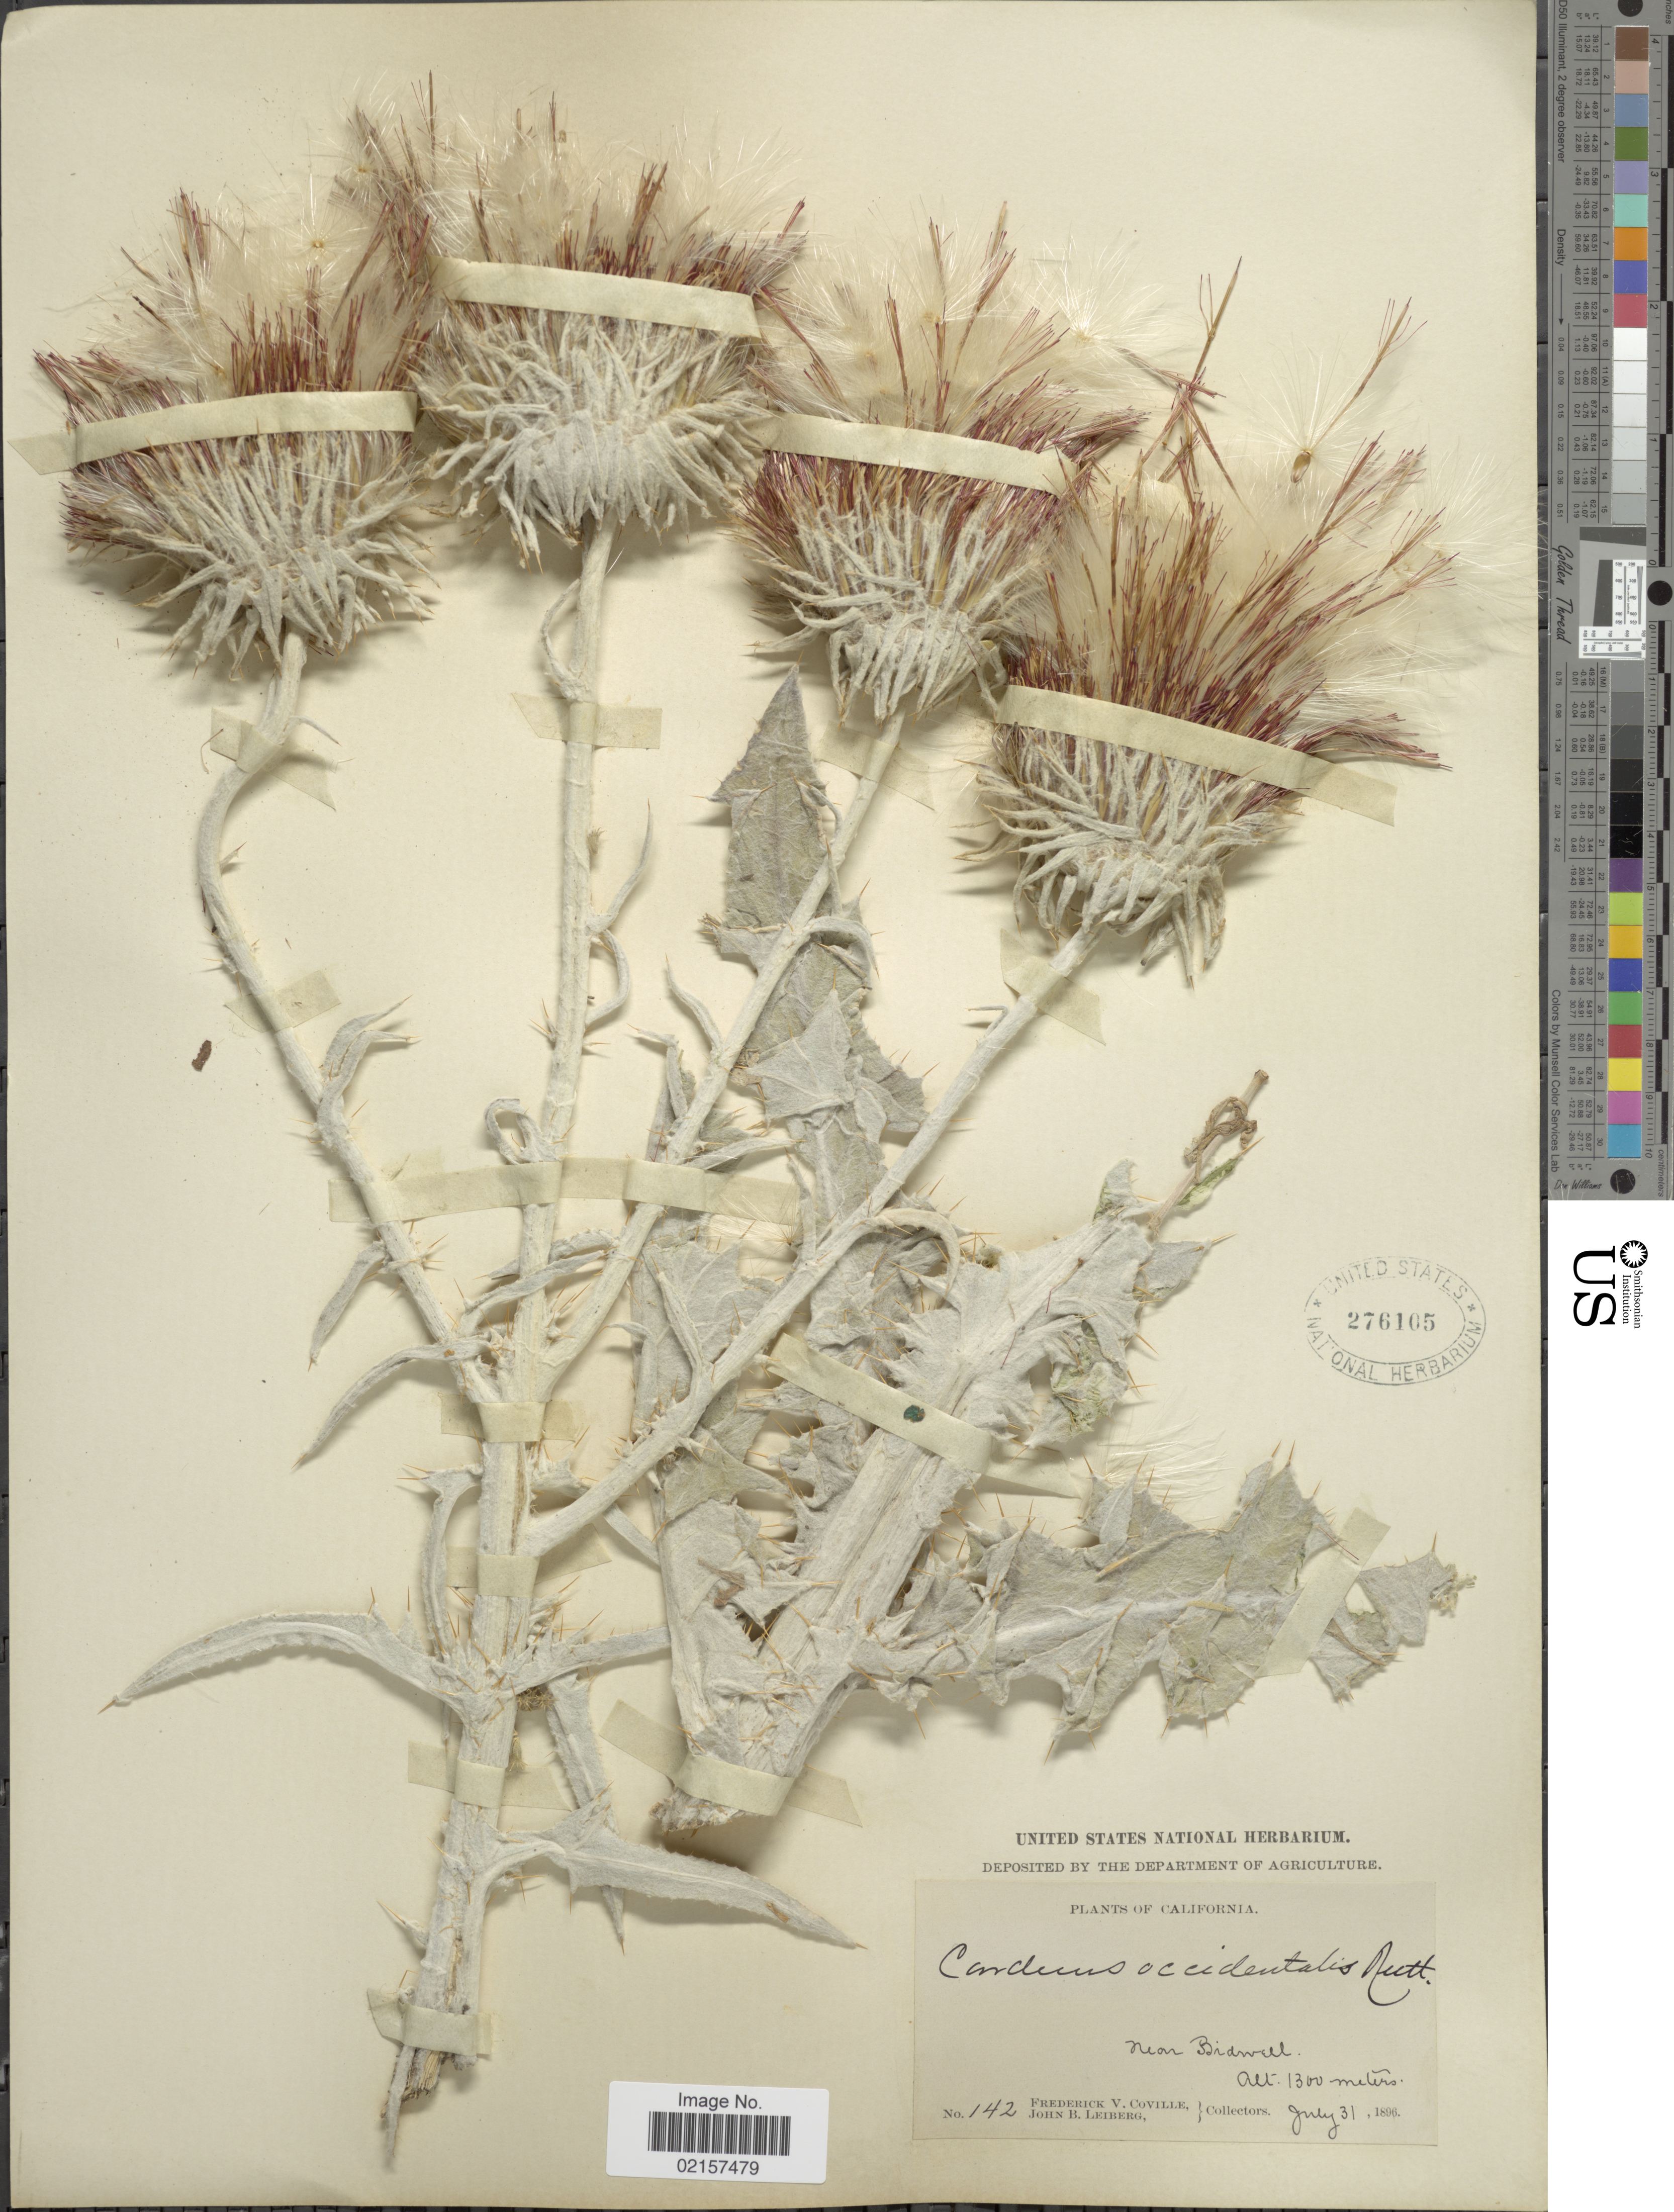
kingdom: Plantae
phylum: Tracheophyta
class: Magnoliopsida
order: Asterales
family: Asteraceae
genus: Cirsium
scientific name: Cirsium occidentale subsp. candidissimum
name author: (Greene) Petr.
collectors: F. V. Coville & J. Leiberg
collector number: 142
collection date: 1896-07-31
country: United States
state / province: California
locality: Near Bidwell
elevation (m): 1300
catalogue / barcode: US 276105